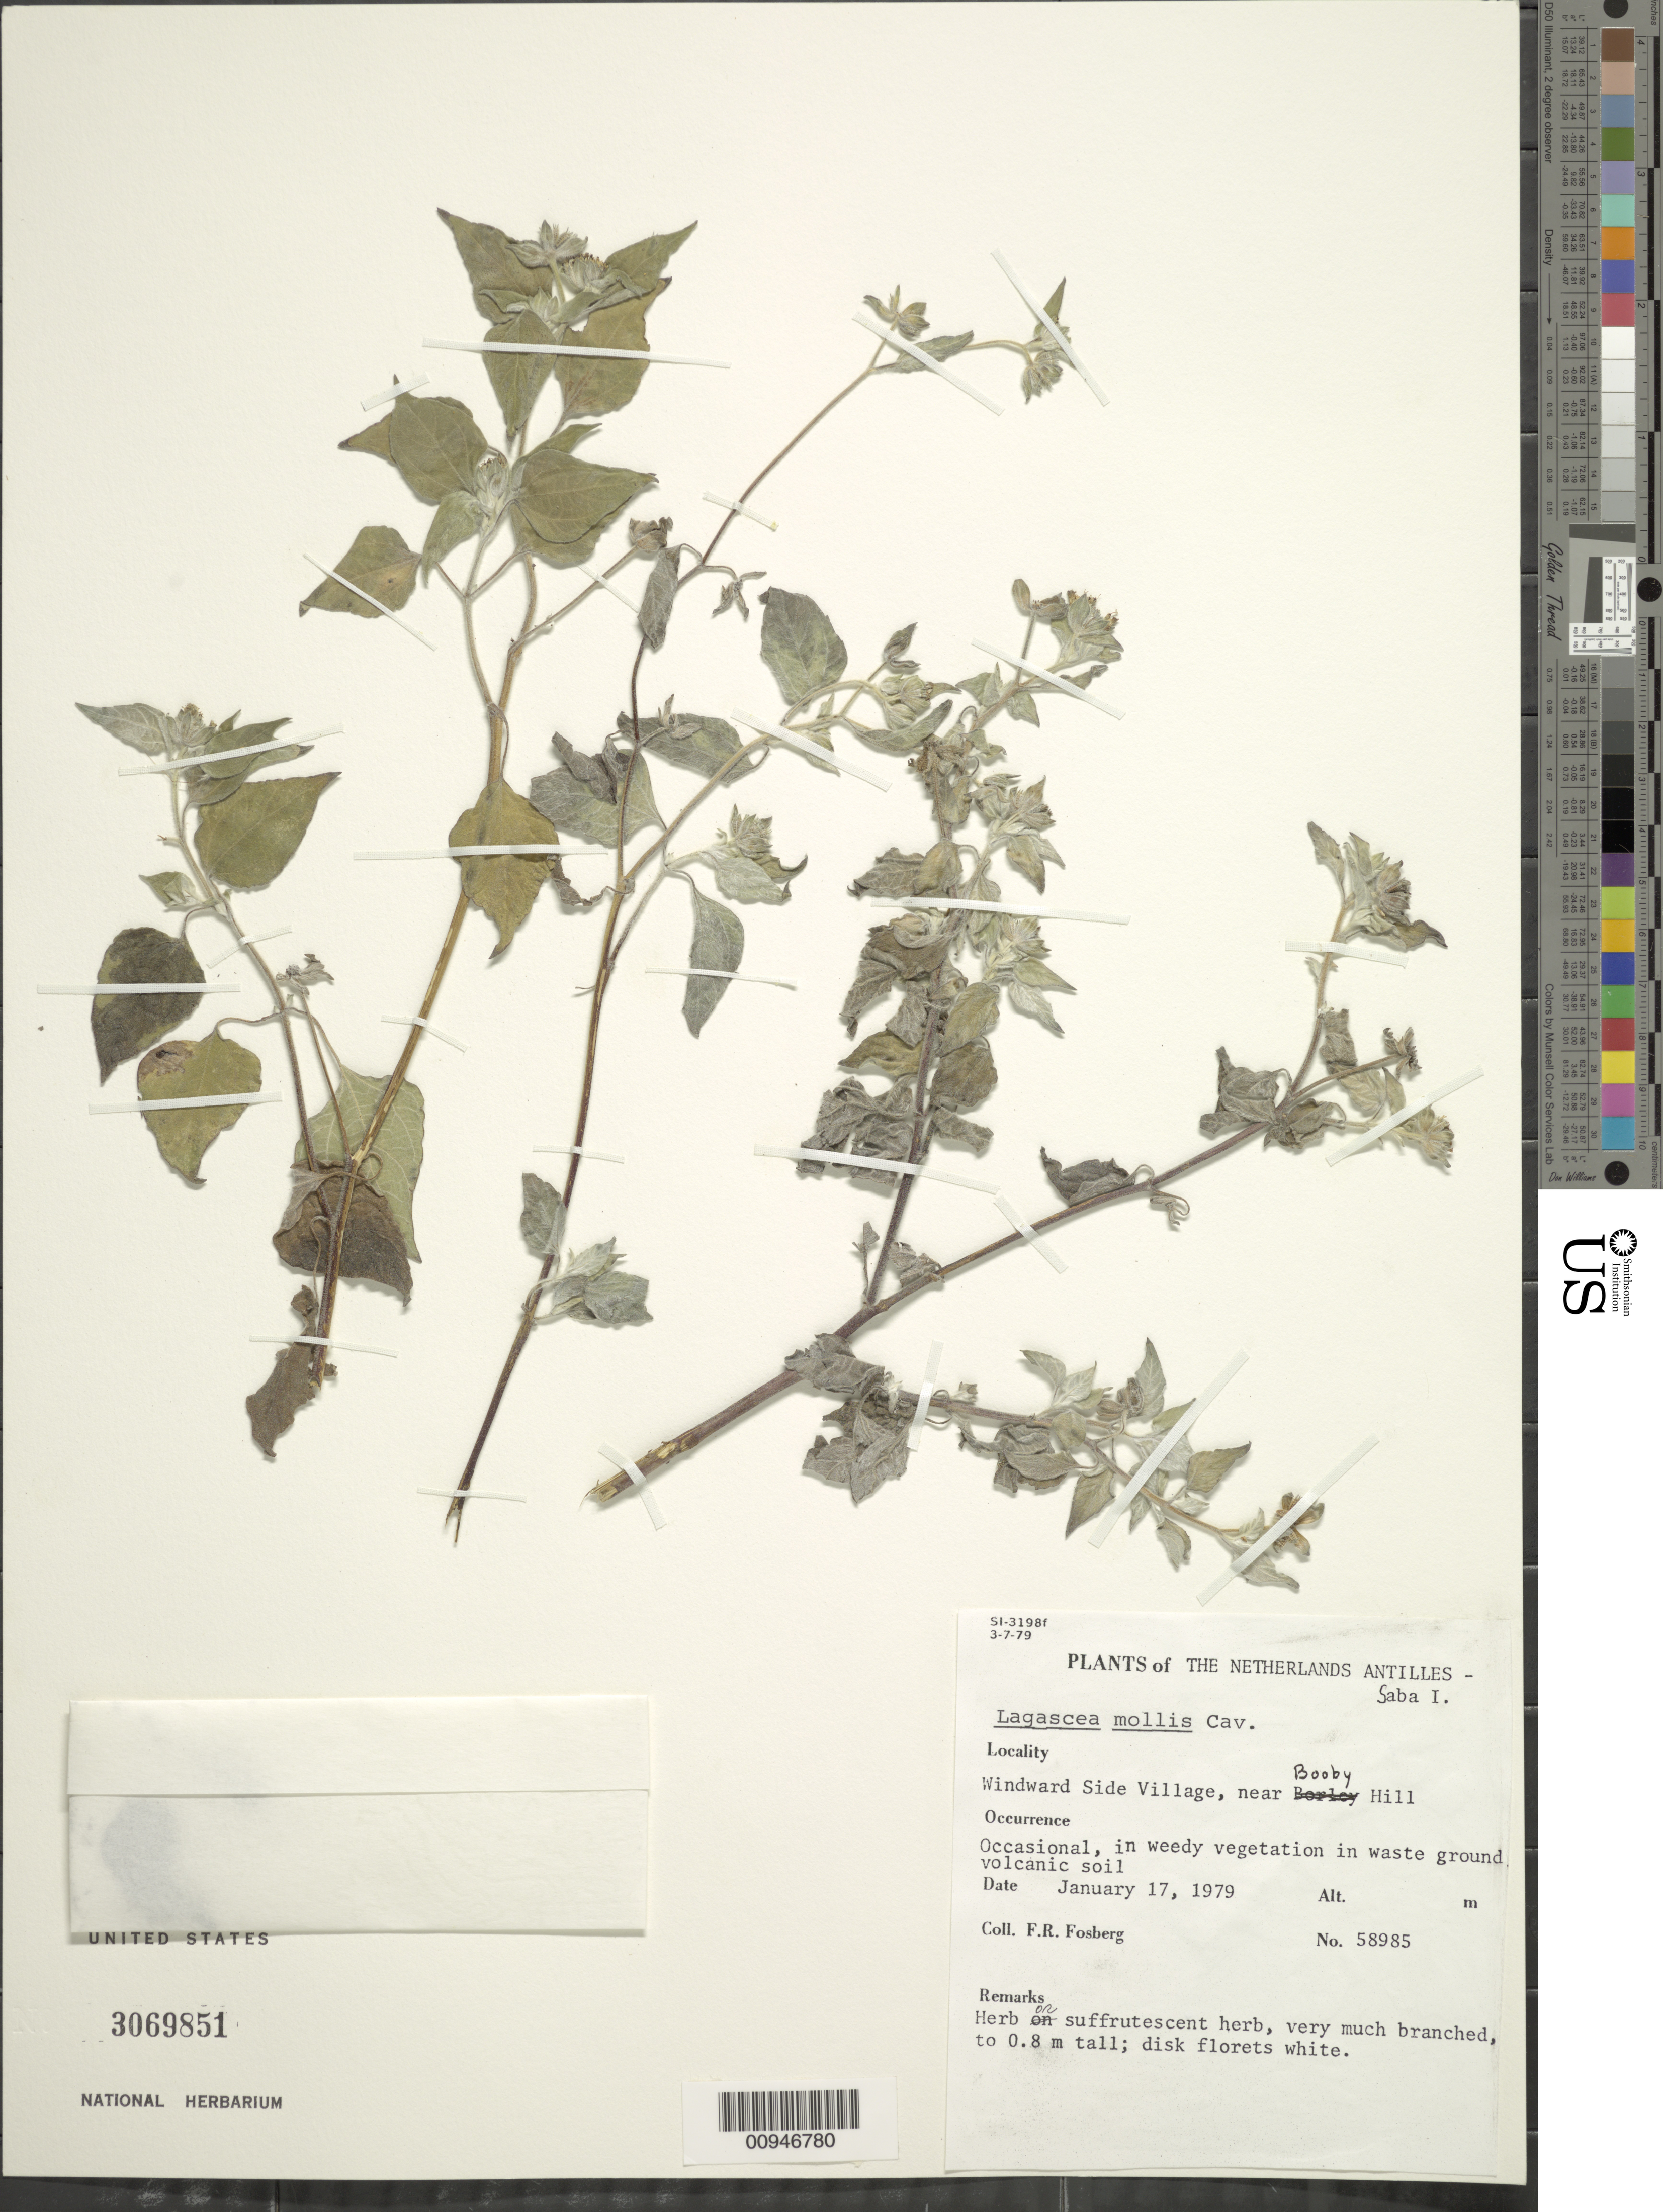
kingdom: Plantae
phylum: Tracheophyta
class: Magnoliopsida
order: Asterales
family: Asteraceae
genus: Lagascea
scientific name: Lagascea mollis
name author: Cav.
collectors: F. R. Fosberg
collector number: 58985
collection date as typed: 17 Jan 1979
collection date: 1979-01-17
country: Netherlands Antilles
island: Saba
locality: Windward Side Village, near Booby Hill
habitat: In weedy vegetation in waste ground, volcanic soil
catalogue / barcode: US 3069851